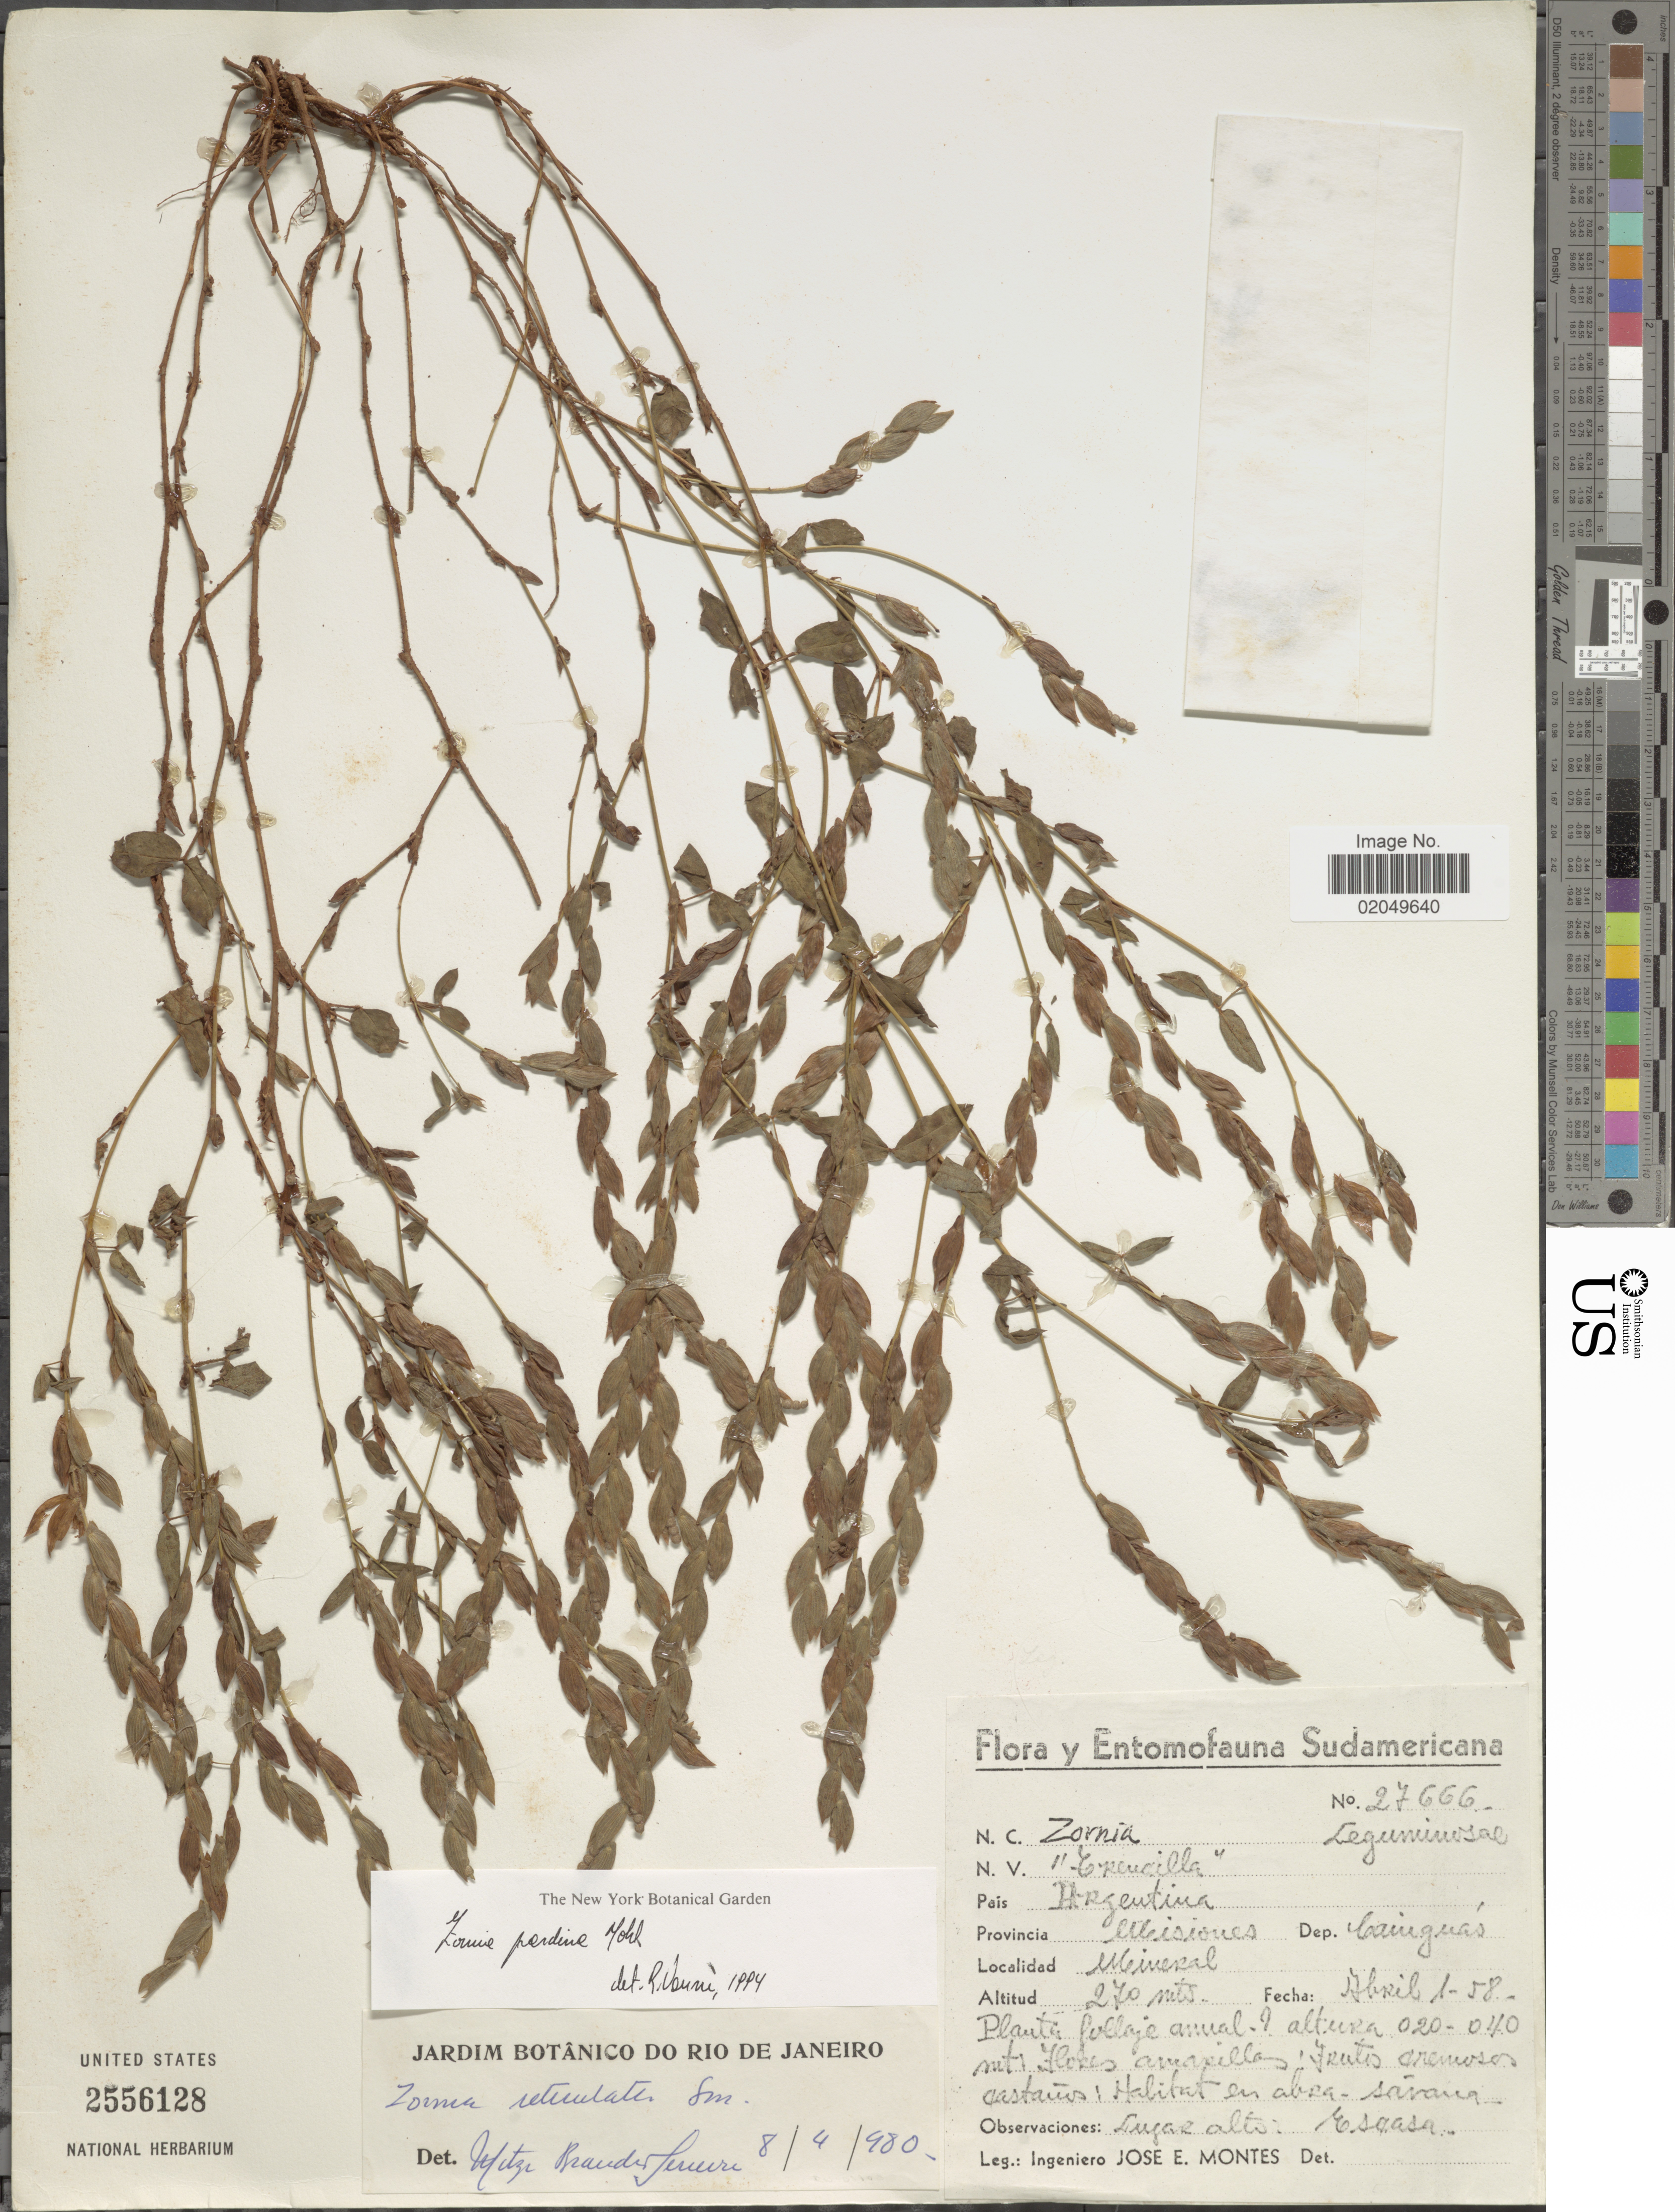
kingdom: Plantae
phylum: Tracheophyta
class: Magnoliopsida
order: Fabales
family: Fabaceae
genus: Zornia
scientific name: Zornia pardina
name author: Mohlenbr.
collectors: J. E. Montes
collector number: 27666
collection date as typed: Transcribed d/m/y: 1/4/58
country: Argentina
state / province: Misiones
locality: Sudamericana. Dep. Cainguas. Mineral.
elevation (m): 270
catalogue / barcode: US 2556128